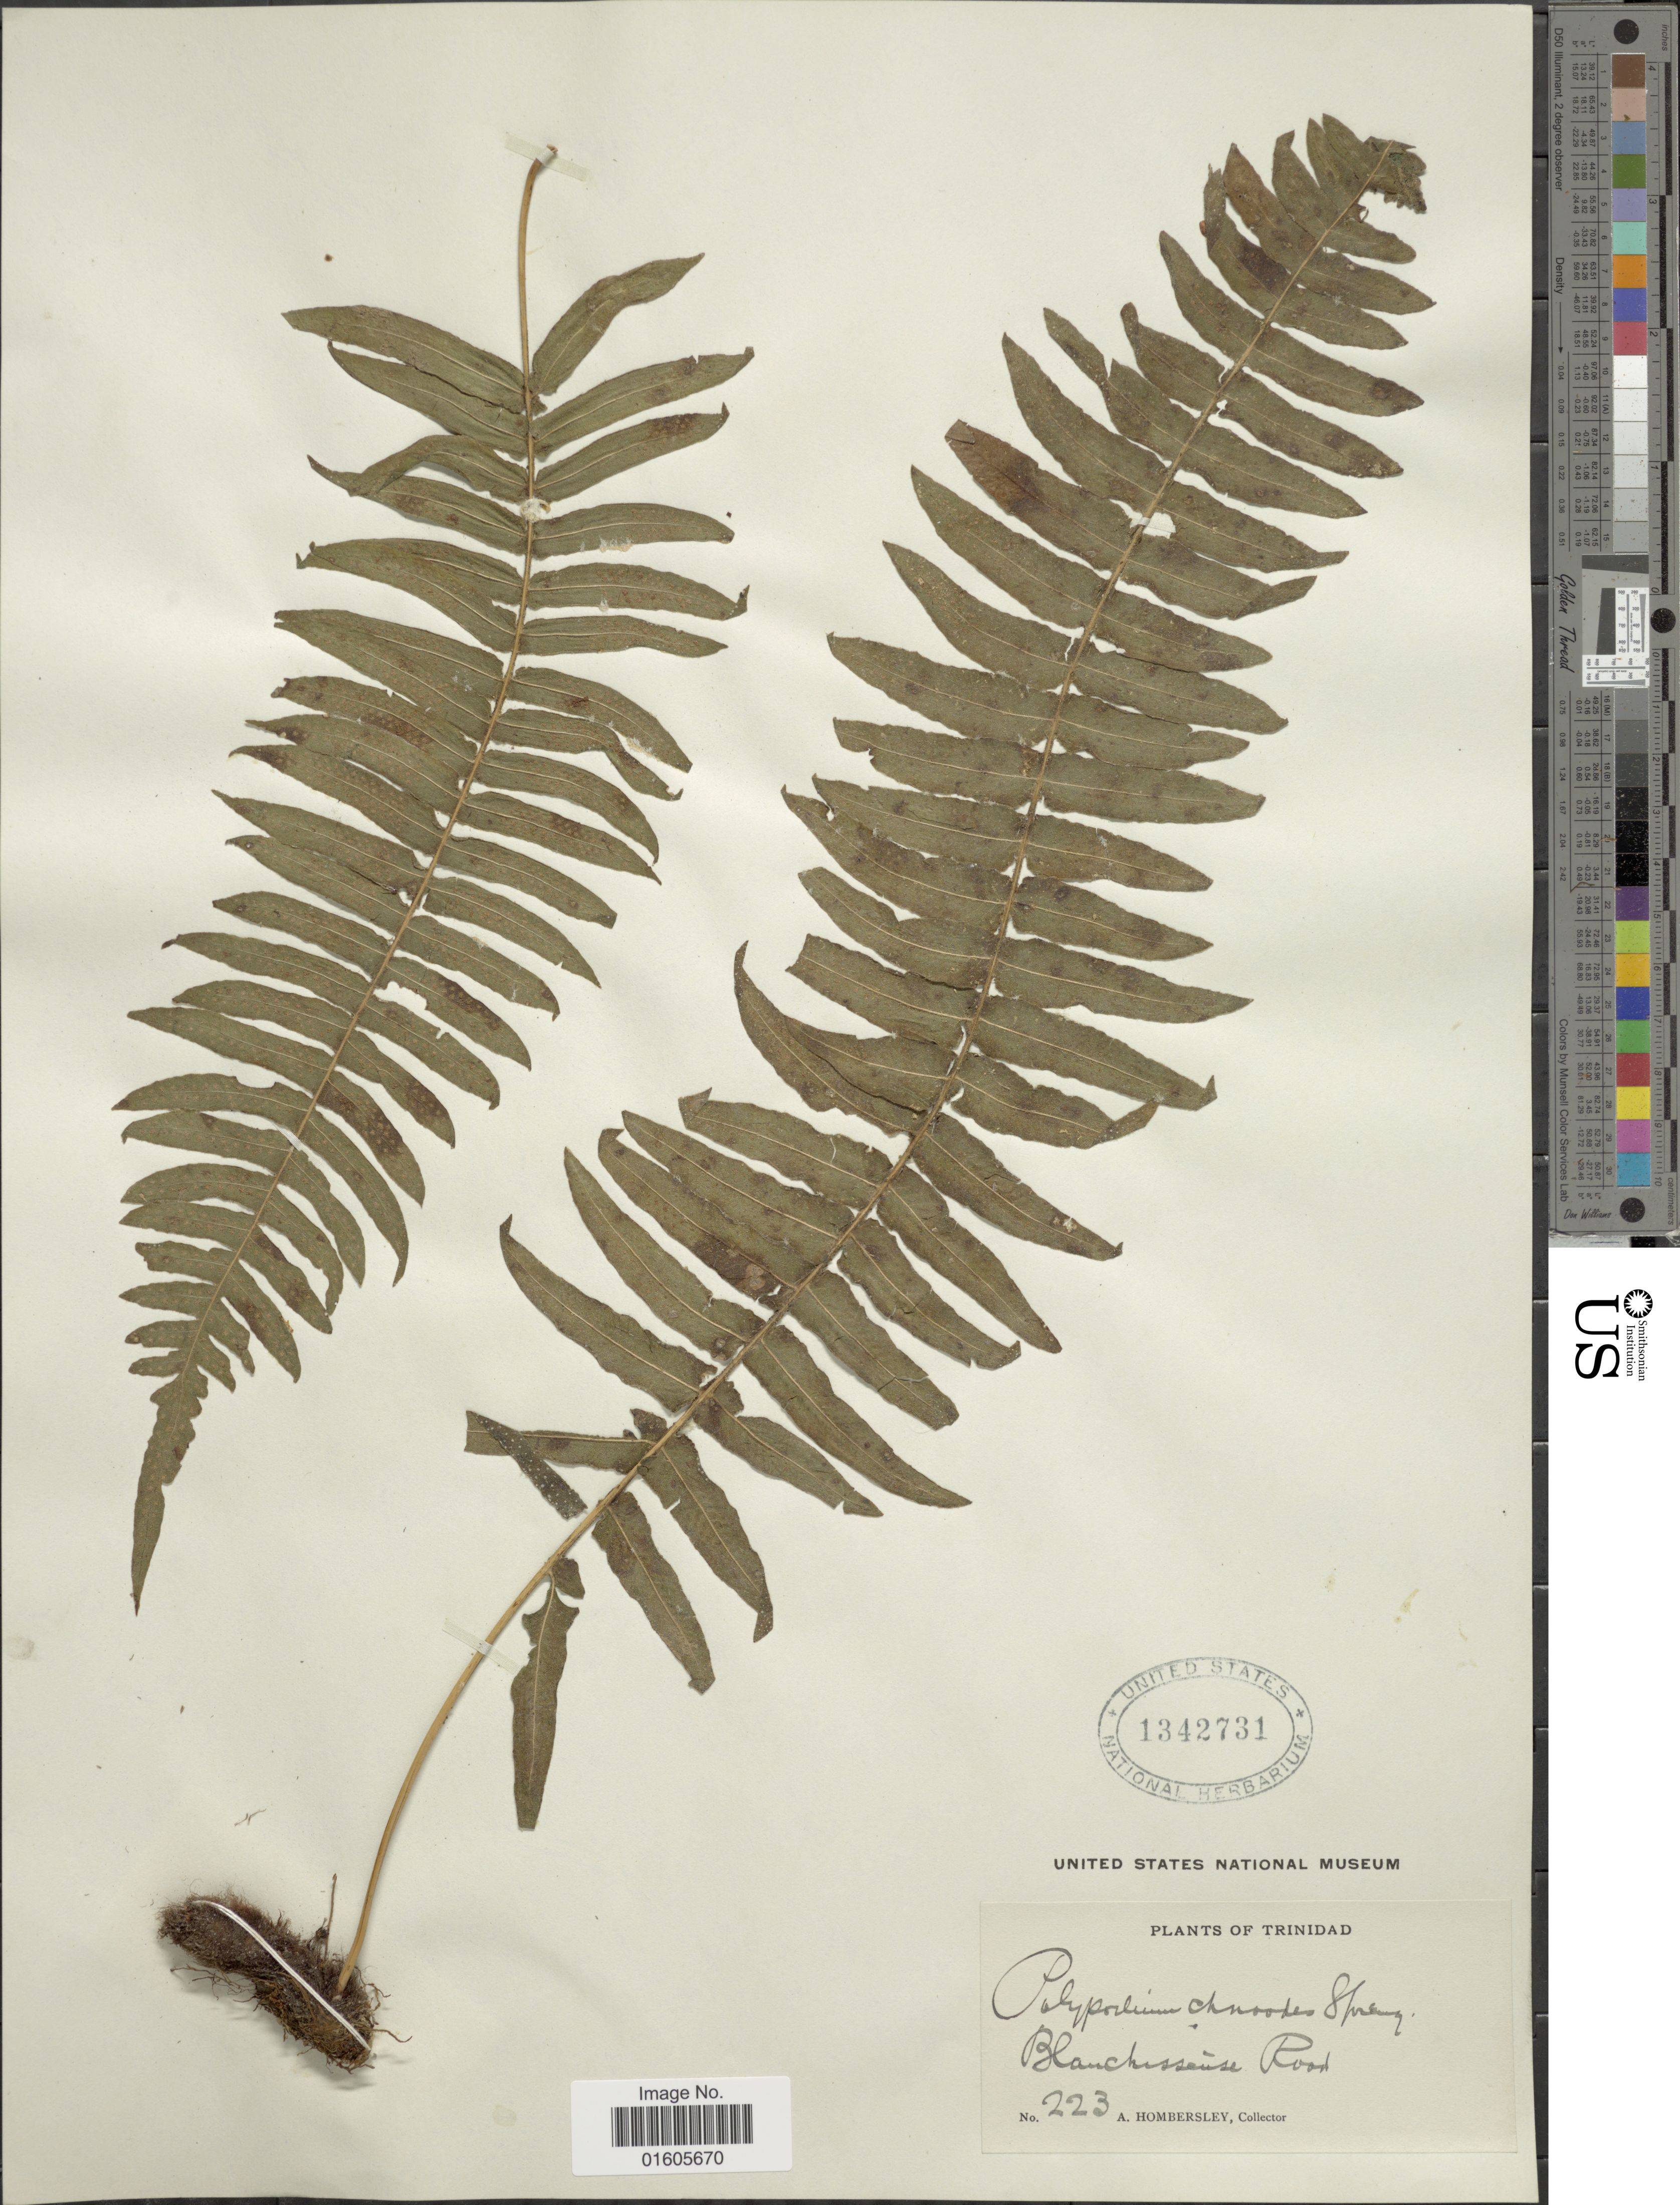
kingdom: Plantae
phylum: Tracheophyta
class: Polypodiopsida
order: Polypodiales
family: Polypodiaceae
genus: Serpocaulon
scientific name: Serpocaulon dissimile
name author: (L.) A.R. Sm.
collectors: A. Hombersley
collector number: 223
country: Trinidad and Tobago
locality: Trinidad, Blanchisseuse Road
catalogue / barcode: US 1342731